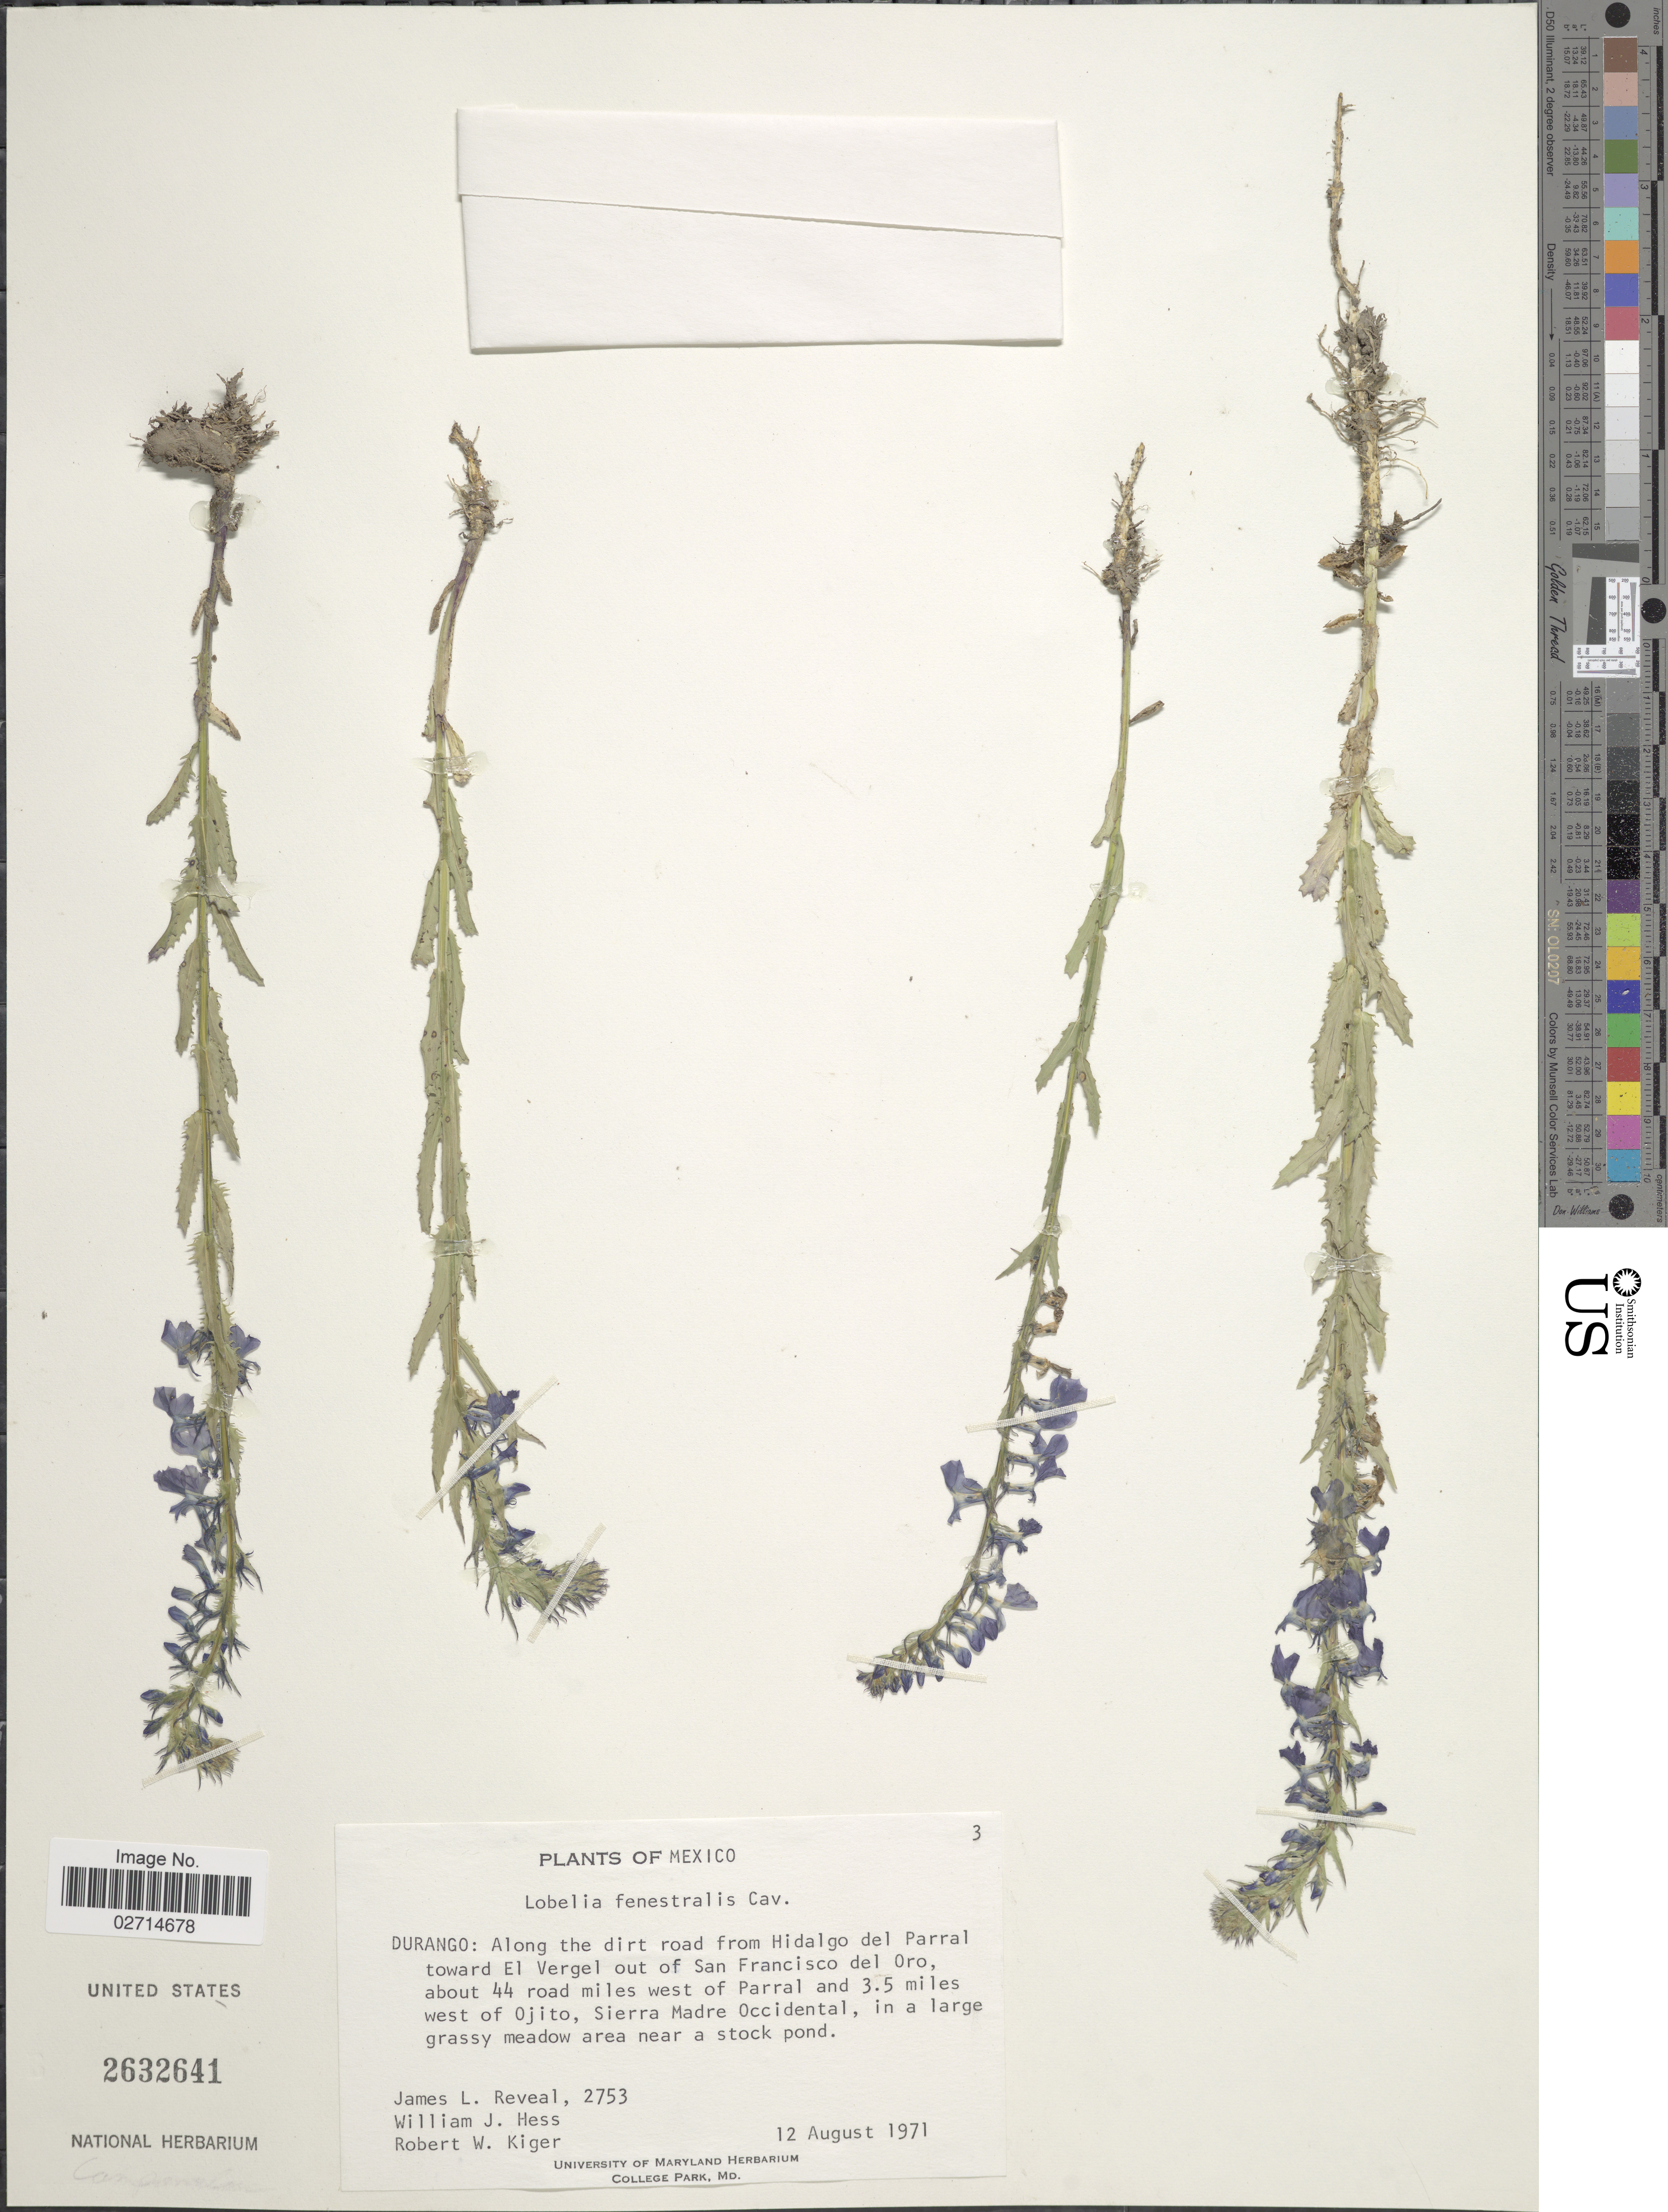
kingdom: Plantae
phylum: Tracheophyta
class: Magnoliopsida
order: Asterales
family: Campanulaceae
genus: Lobelia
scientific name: Lobelia fenestralis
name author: Cav.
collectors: J. L. Reveal, W. Hess & R. Kiger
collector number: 2753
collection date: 1971-08-12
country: Mexico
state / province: Durango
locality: Along the dirt road from Hidalgo del Parral toward El Vergel out of San Francisco del Oro, about 44 road miles west of Parral and 3.5 miles west of Ojito, Sierra Madre Occidental.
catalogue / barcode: US 2632641